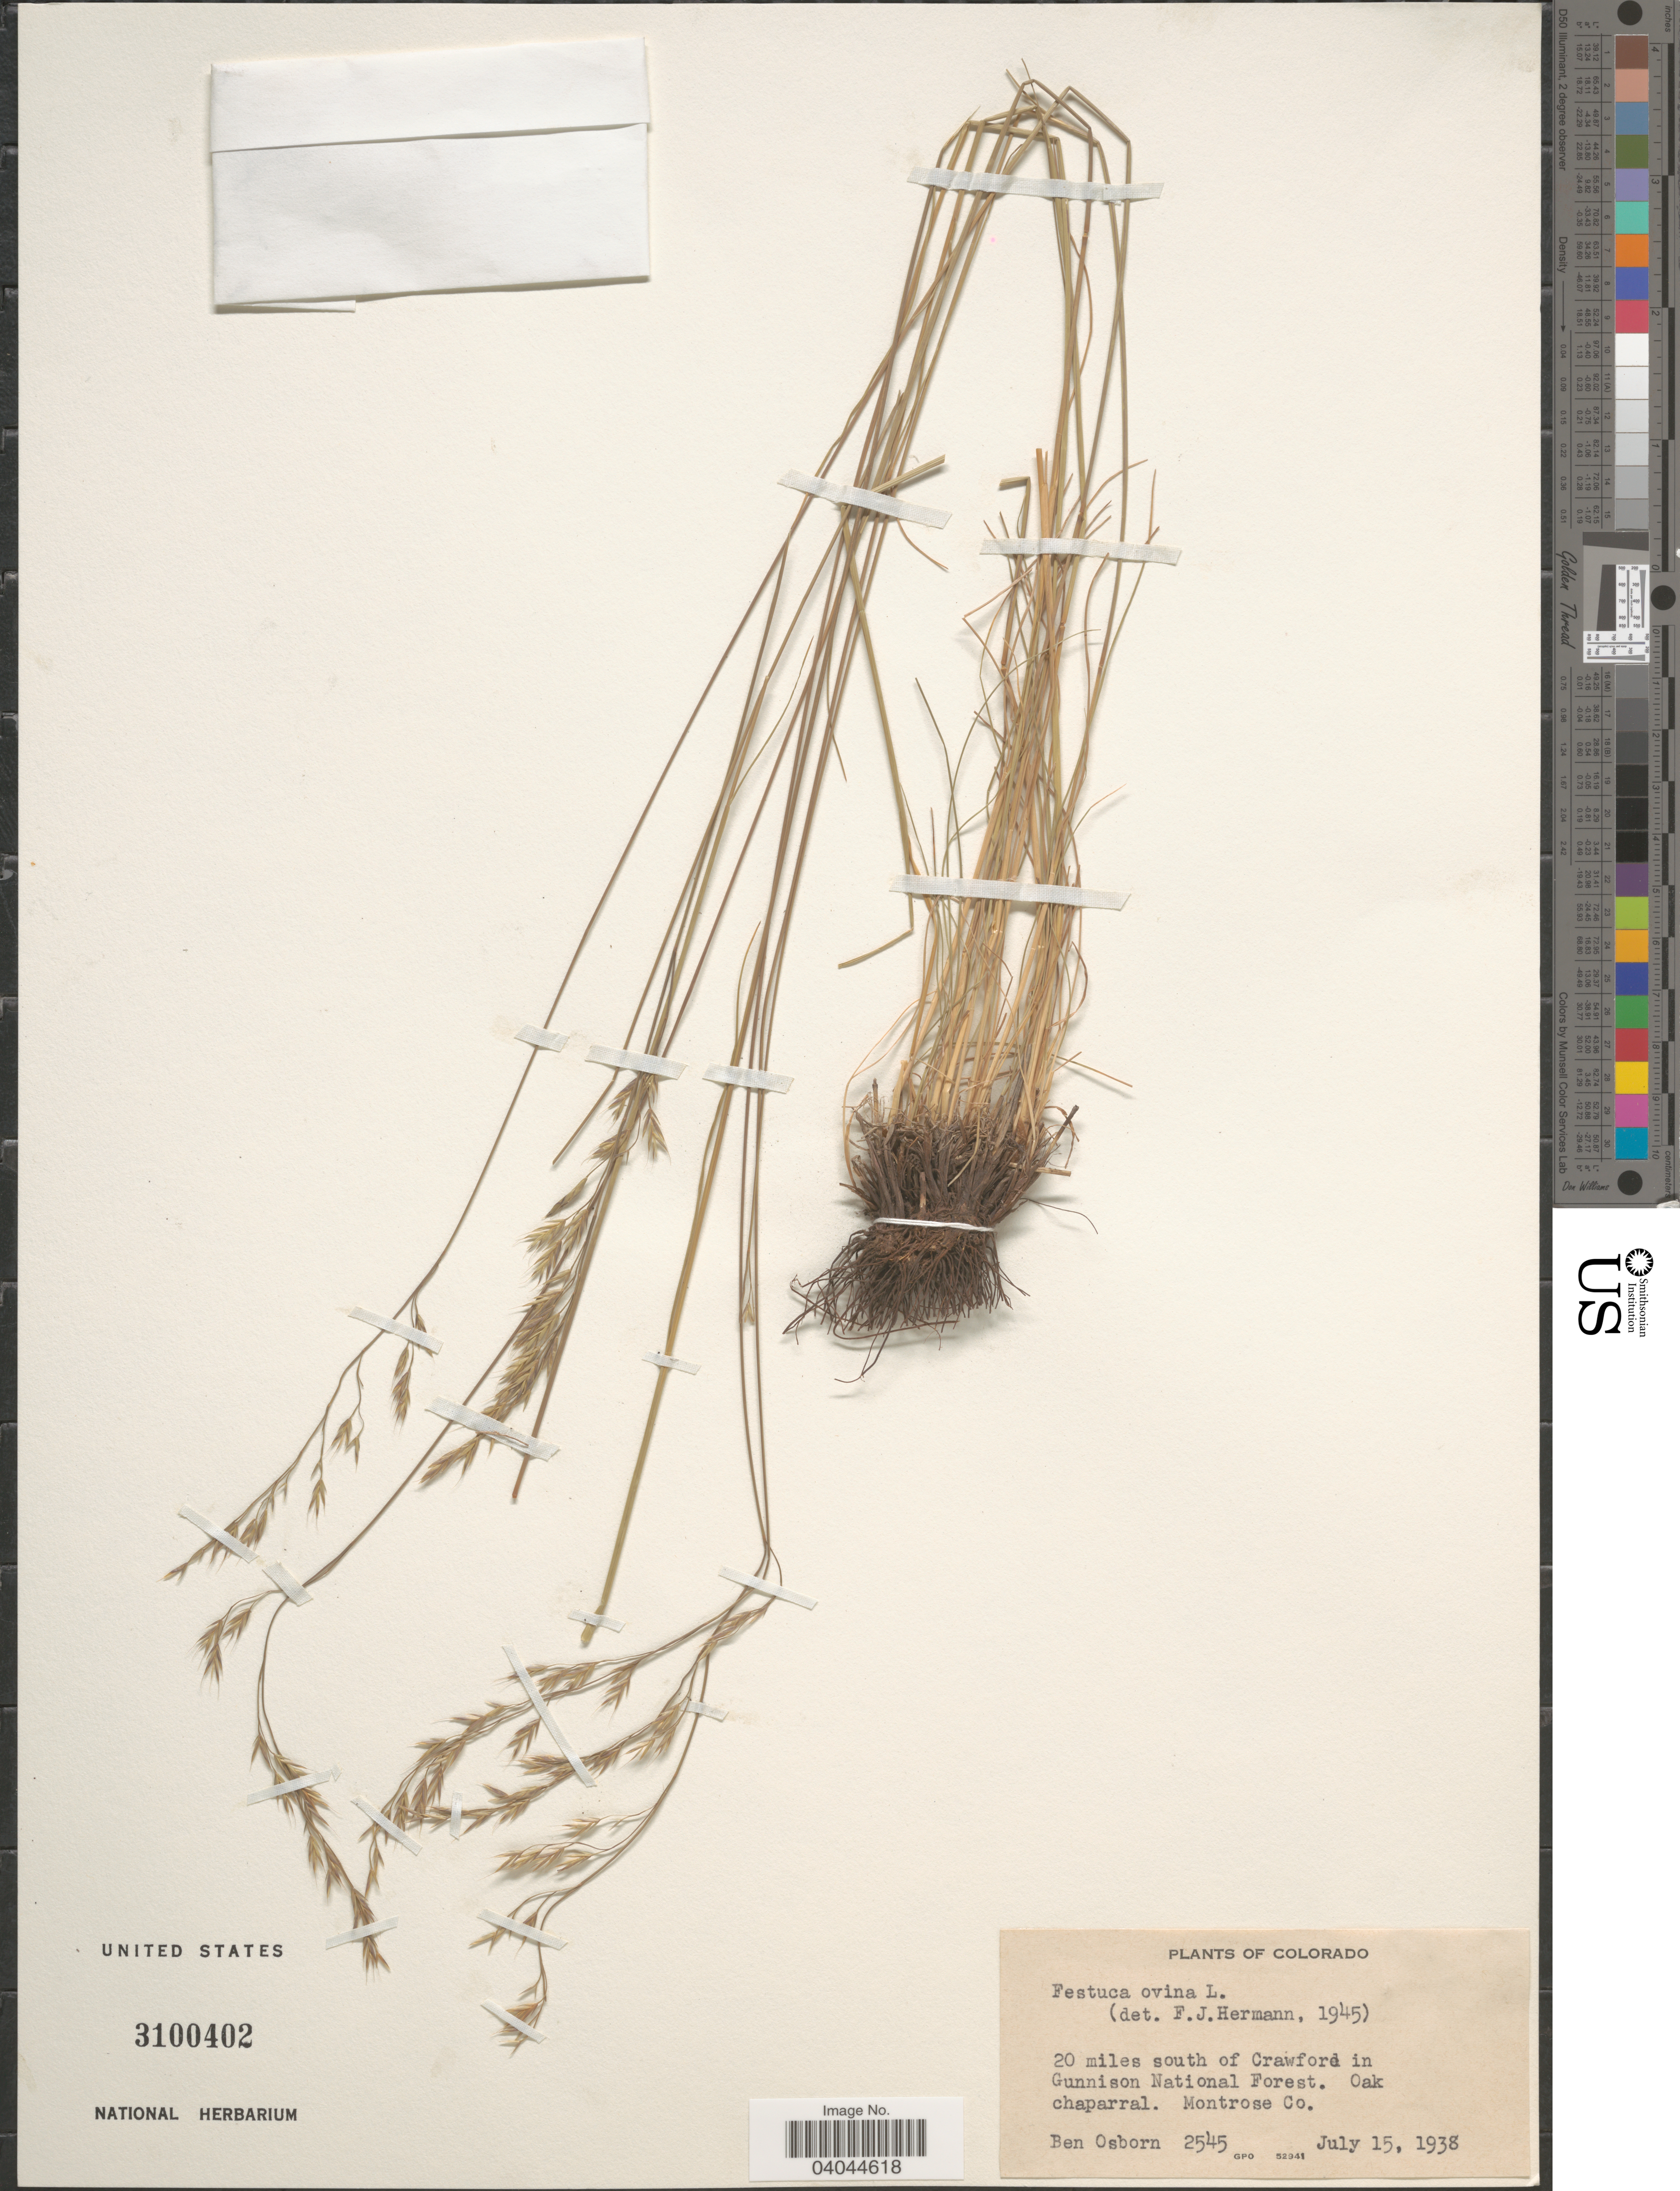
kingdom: Plantae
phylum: Tracheophyta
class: Liliopsida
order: Poales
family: Poaceae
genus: Festuca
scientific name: Festuca ovina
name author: L.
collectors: B. Osborn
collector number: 2545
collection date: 1938-07-15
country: United States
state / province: Colorado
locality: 20 miles south of Crawford in Gunnison National Forest. Montrose Co.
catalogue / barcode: US 3100402